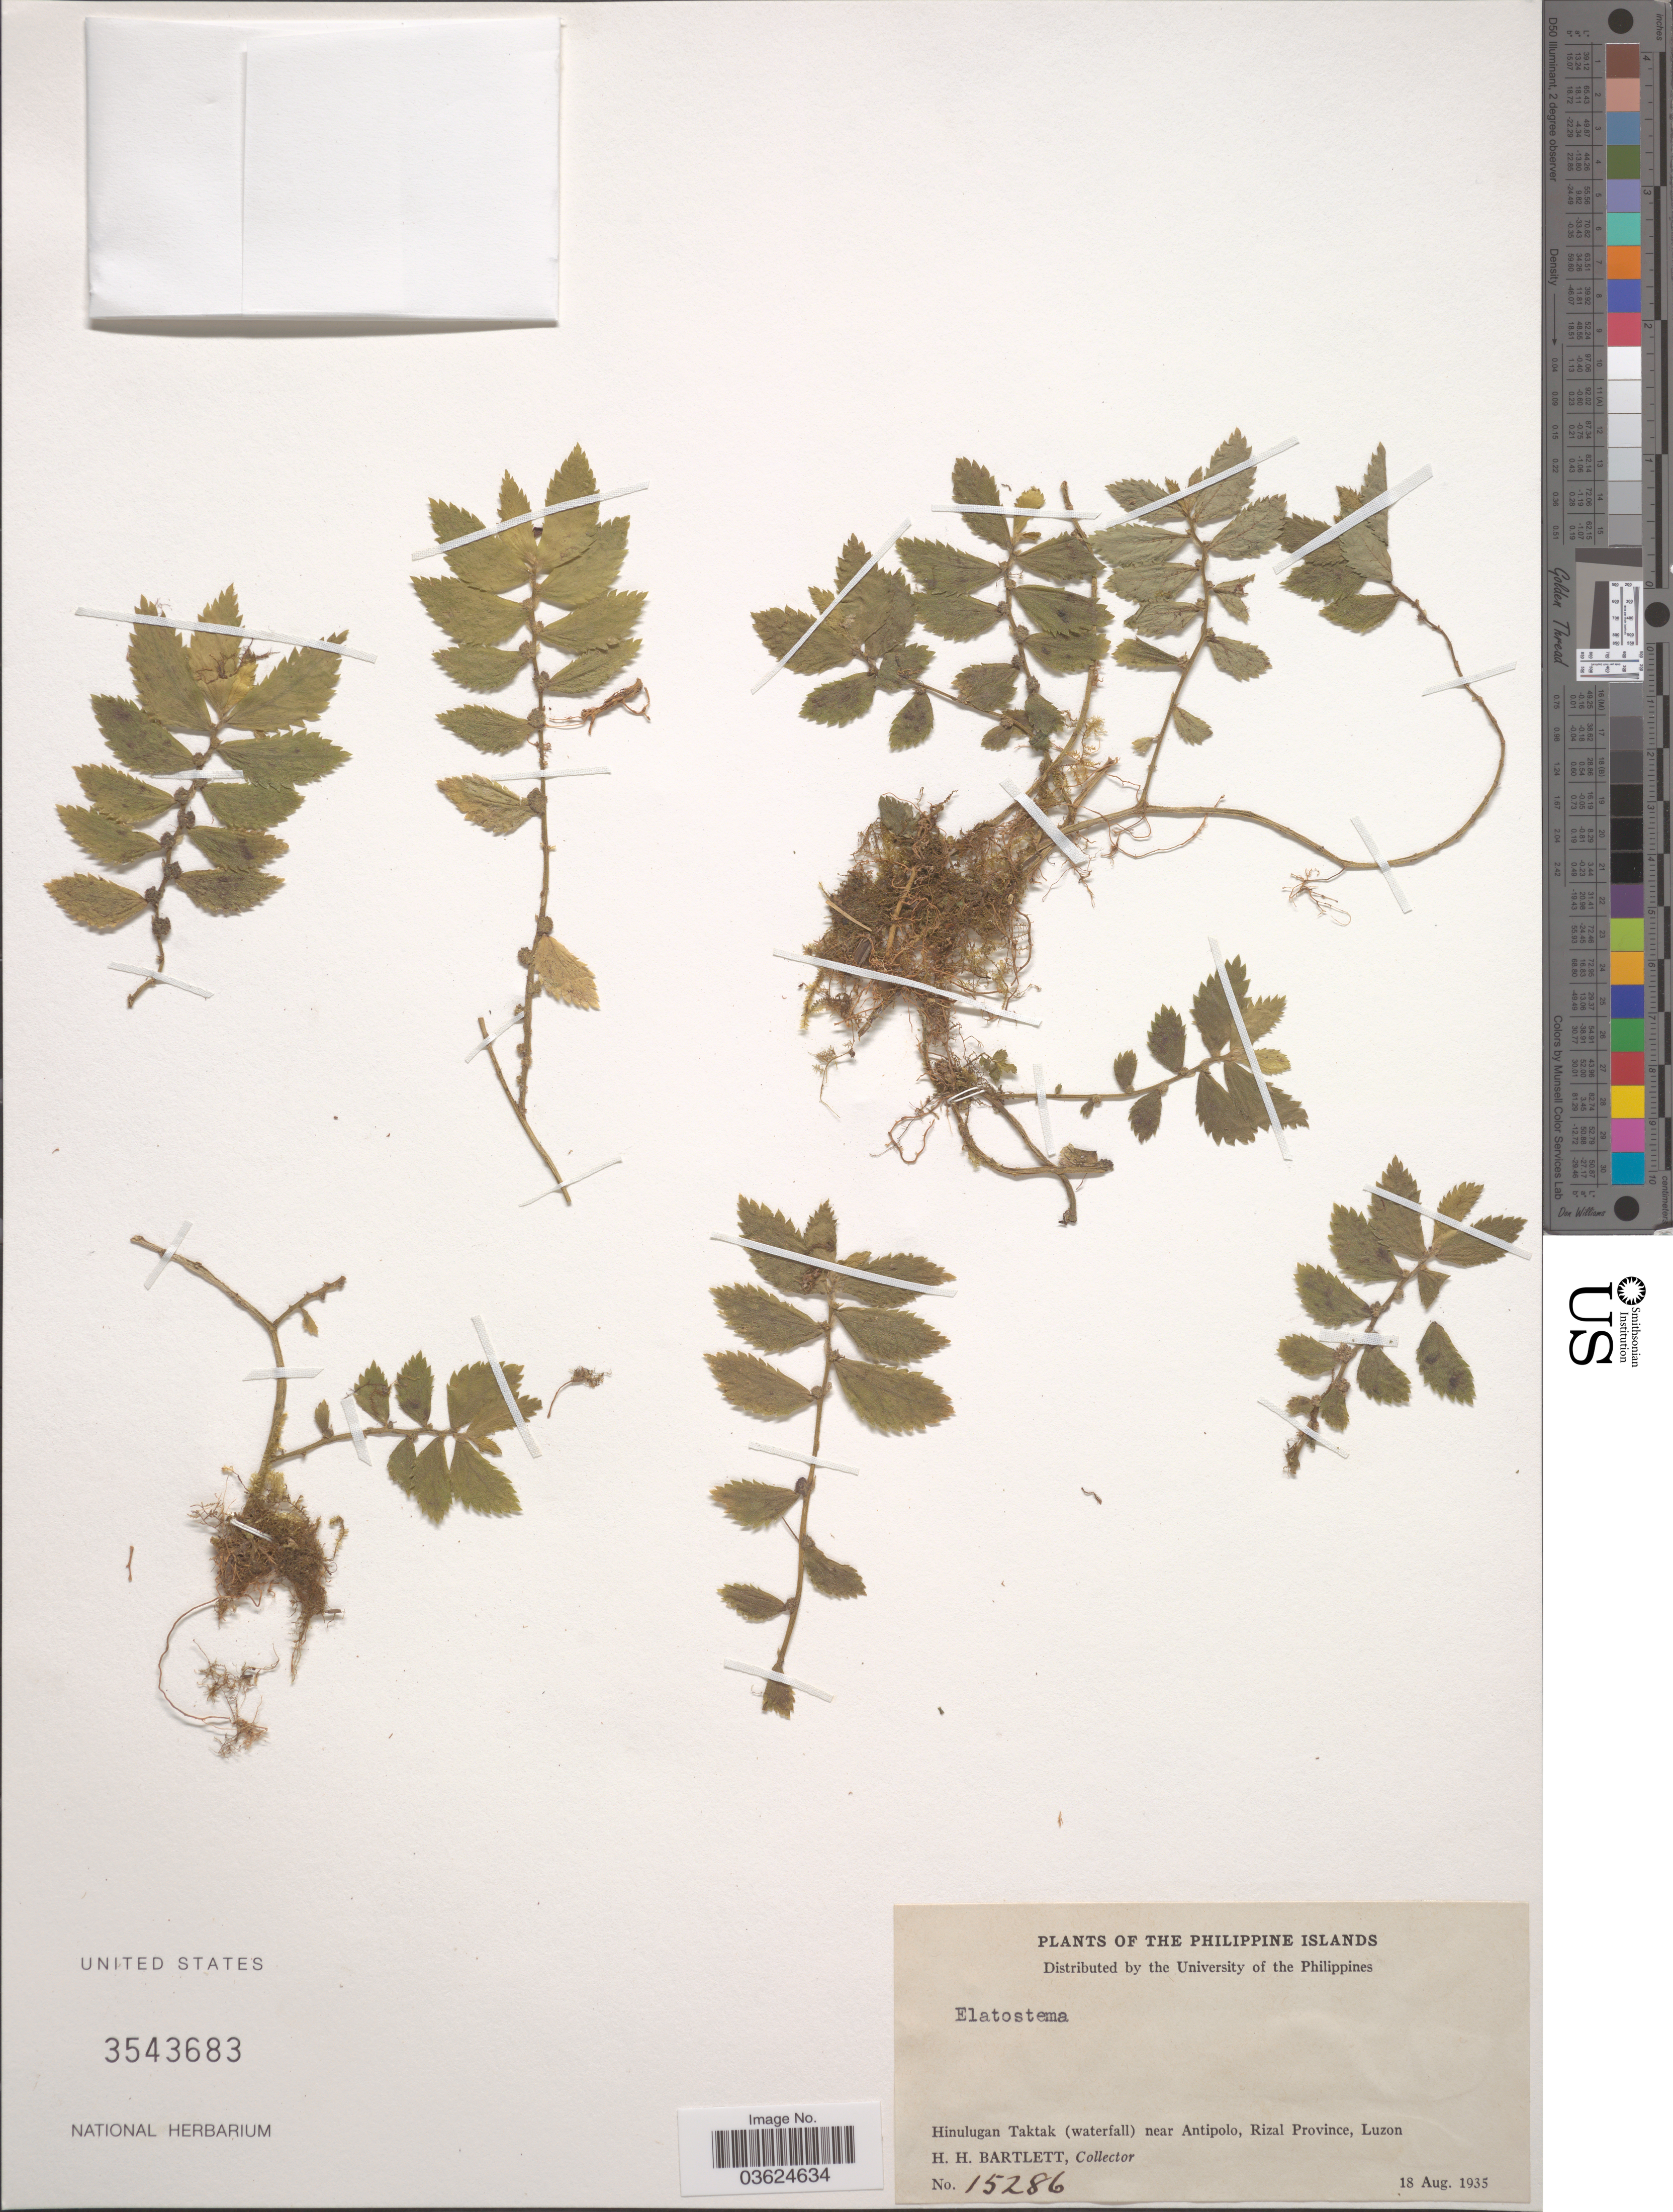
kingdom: Plantae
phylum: Tracheophyta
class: Magnoliopsida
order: Rosales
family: Urticaceae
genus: Elatostema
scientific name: Elatostema sp.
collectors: H. H. Bartlett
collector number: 15286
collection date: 1935-08-18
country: Philippines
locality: Hinulugan Taktak (waterfall) near Antipolo, Rizal Province, Luzon.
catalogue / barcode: US 3543683